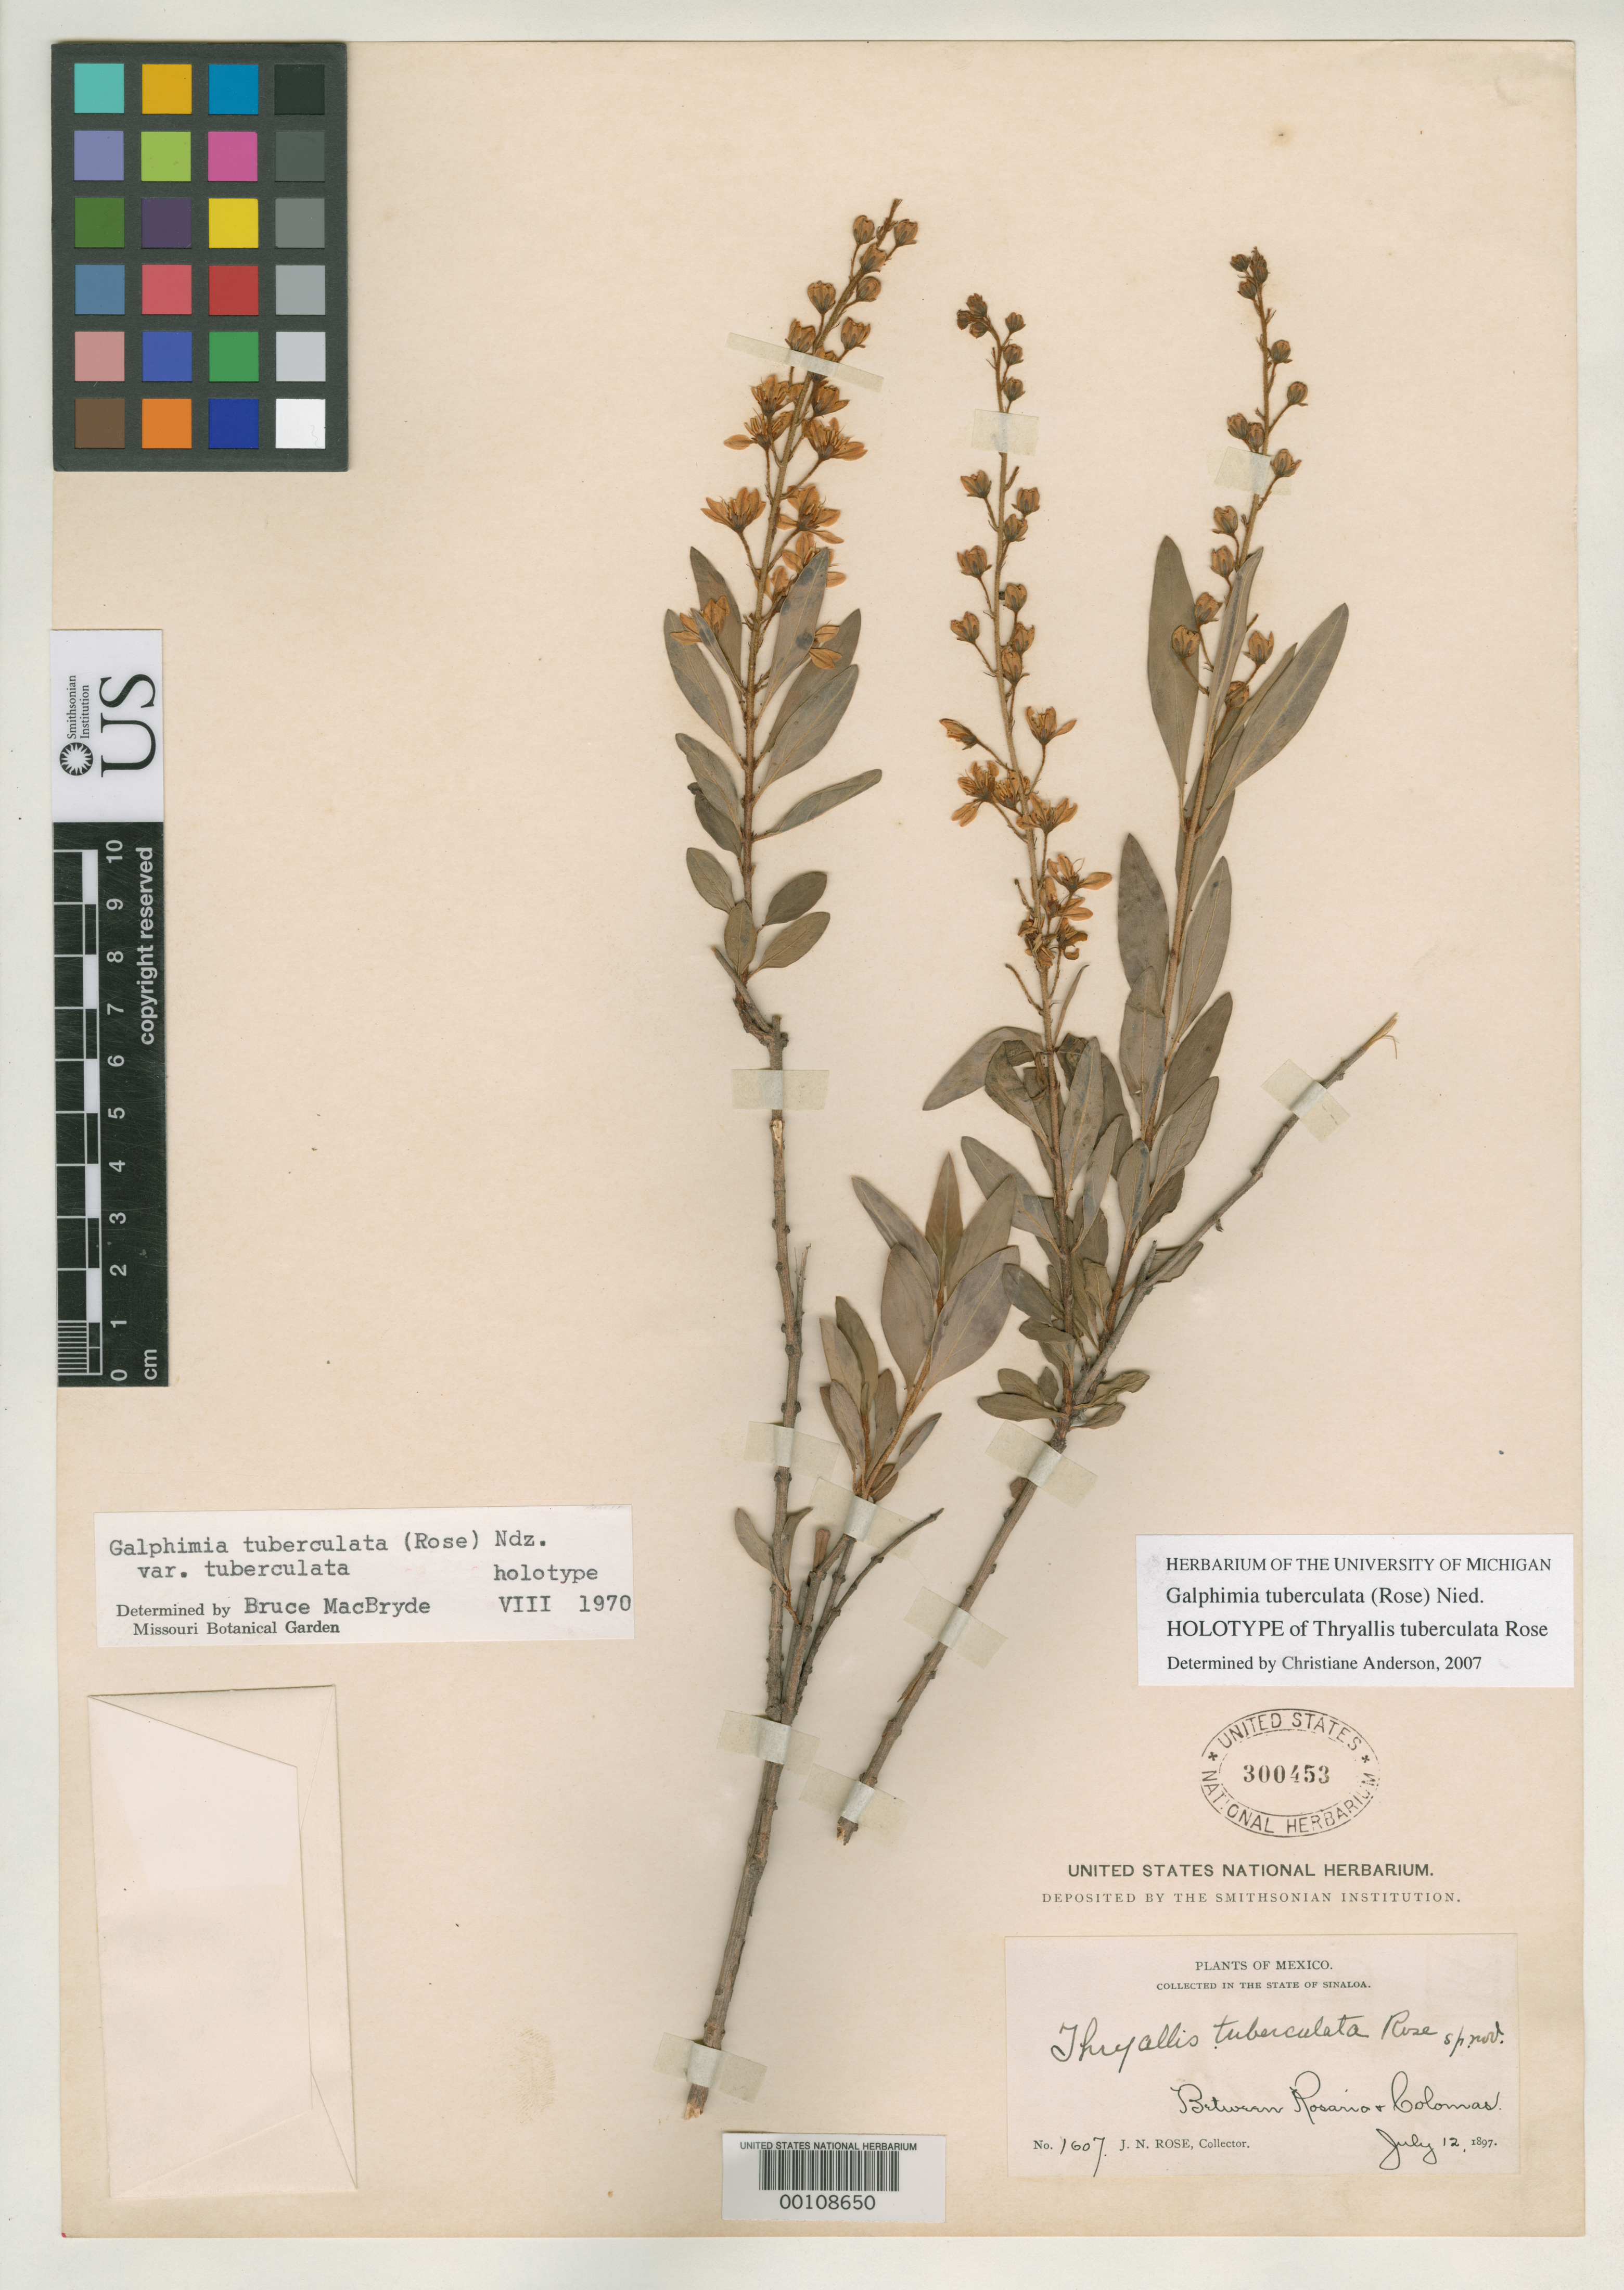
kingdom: Plantae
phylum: Tracheophyta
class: Magnoliopsida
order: Malpighiales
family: Malpighiaceae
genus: Thryallis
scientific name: Thryallis tuberculata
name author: Rose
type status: Holotype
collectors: J. N. Rose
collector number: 1607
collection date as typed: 12 Jul 1897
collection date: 1897-07-12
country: Mexico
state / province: Sinaloa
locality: Between Rosario and Colomas.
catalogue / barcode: US 300453